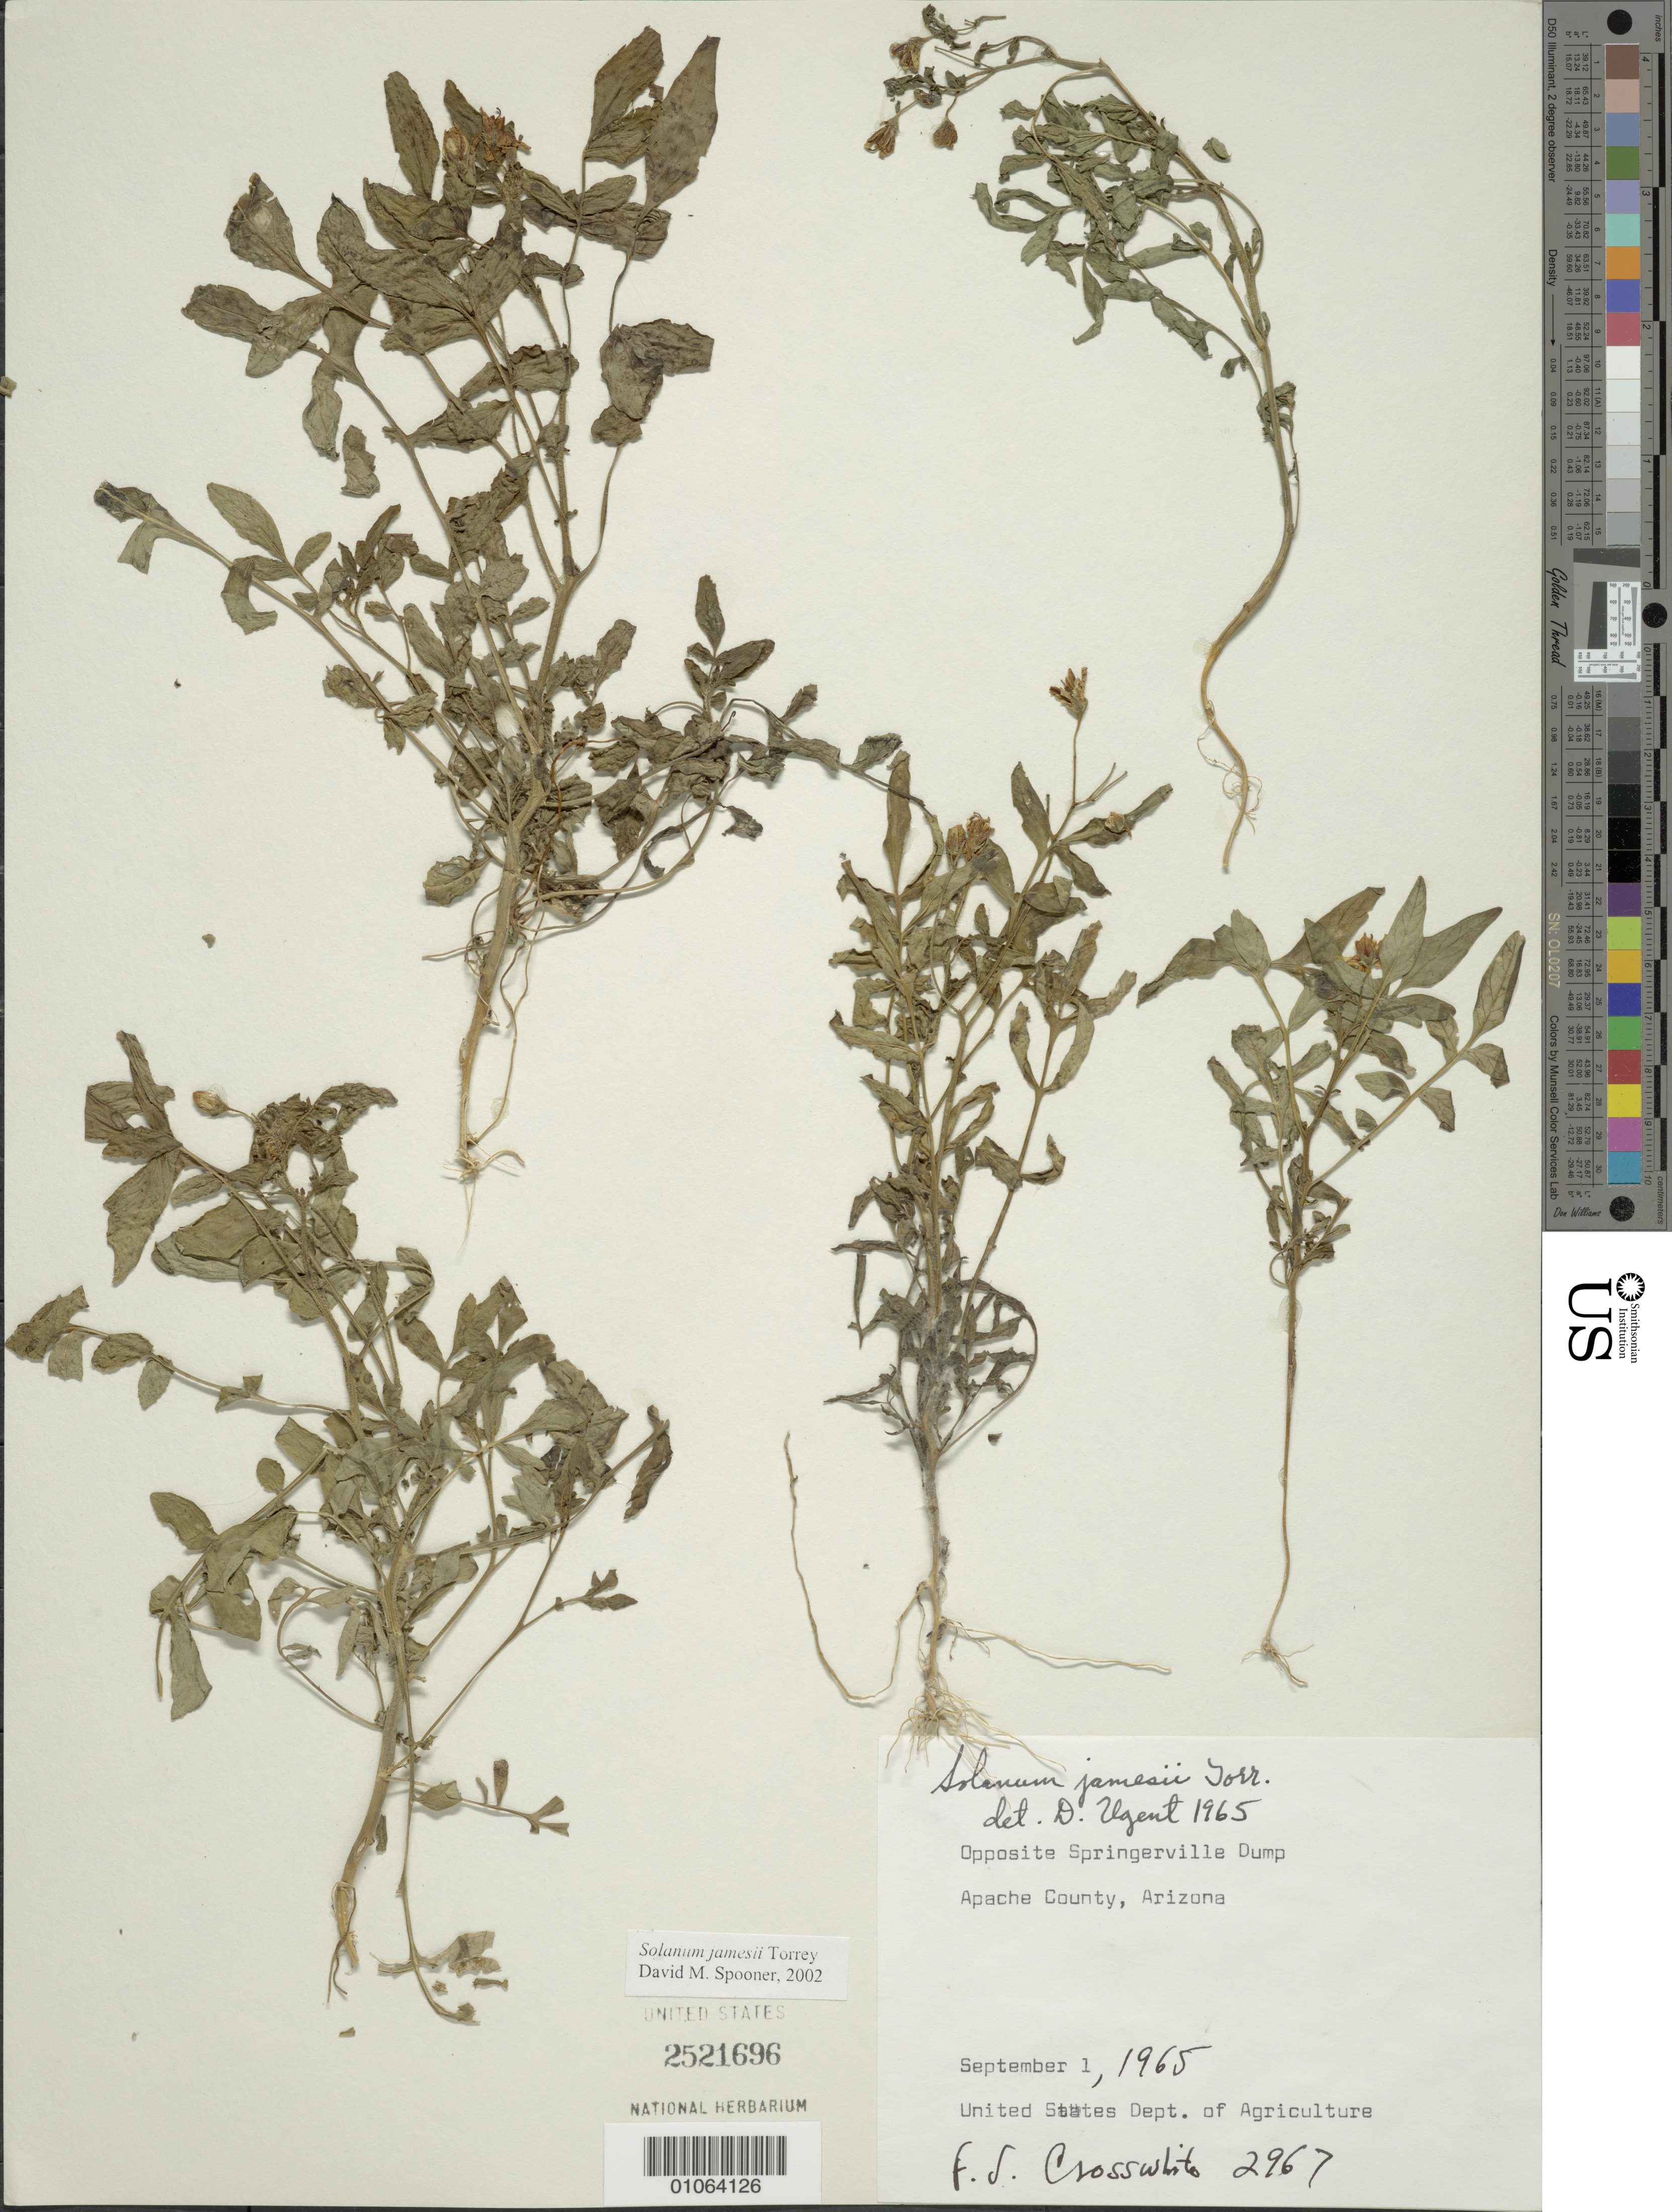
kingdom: Plantae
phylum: Tracheophyta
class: Magnoliopsida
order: Solanales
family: Solanaceae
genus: Solanum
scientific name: Solanum jamesii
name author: Torr.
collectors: F. Crosswhite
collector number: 2967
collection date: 1965-09-01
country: United States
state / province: Arizona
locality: Opposite Springerville Dump. Apache County.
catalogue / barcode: US 2521696